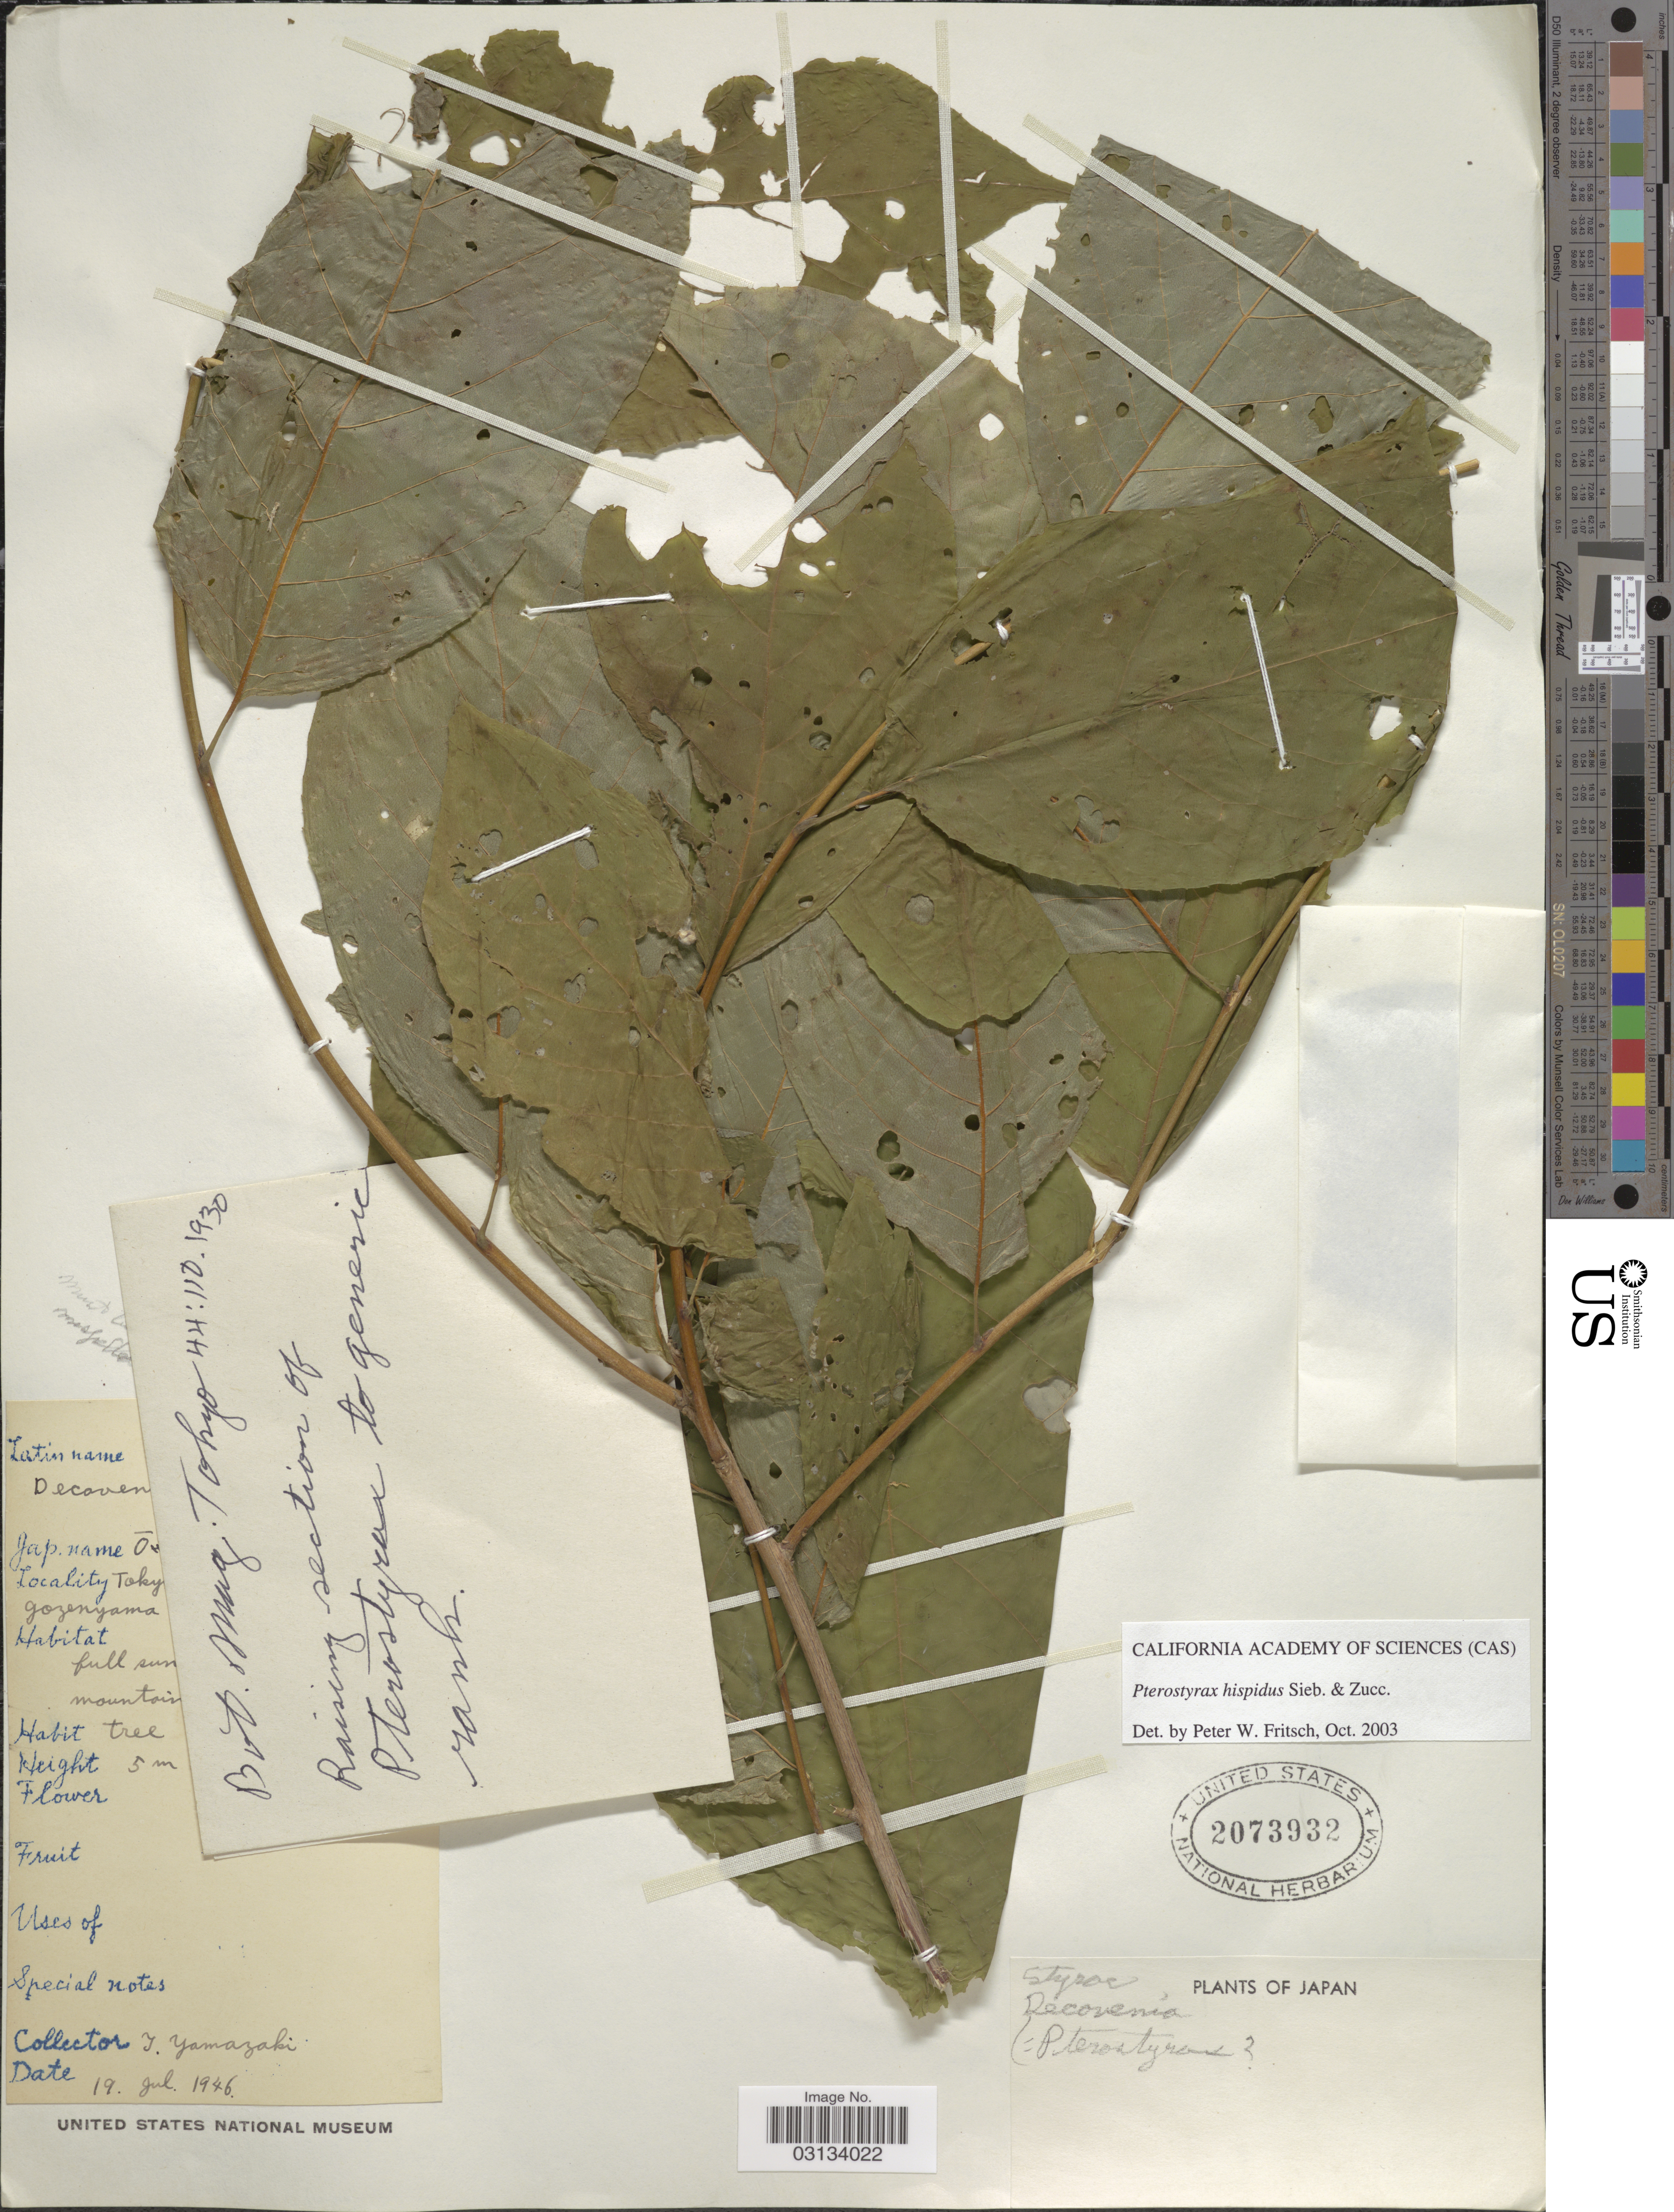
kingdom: Plantae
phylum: Tracheophyta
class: Magnoliopsida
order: Ericales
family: Styracaceae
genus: Pterostyrax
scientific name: Pterostyrax hispidus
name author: Siebold & Zucc.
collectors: T. Yamazaki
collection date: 1946-07-19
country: Japan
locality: Toky [illegible text] Gozenyama.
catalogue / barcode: US 2073932